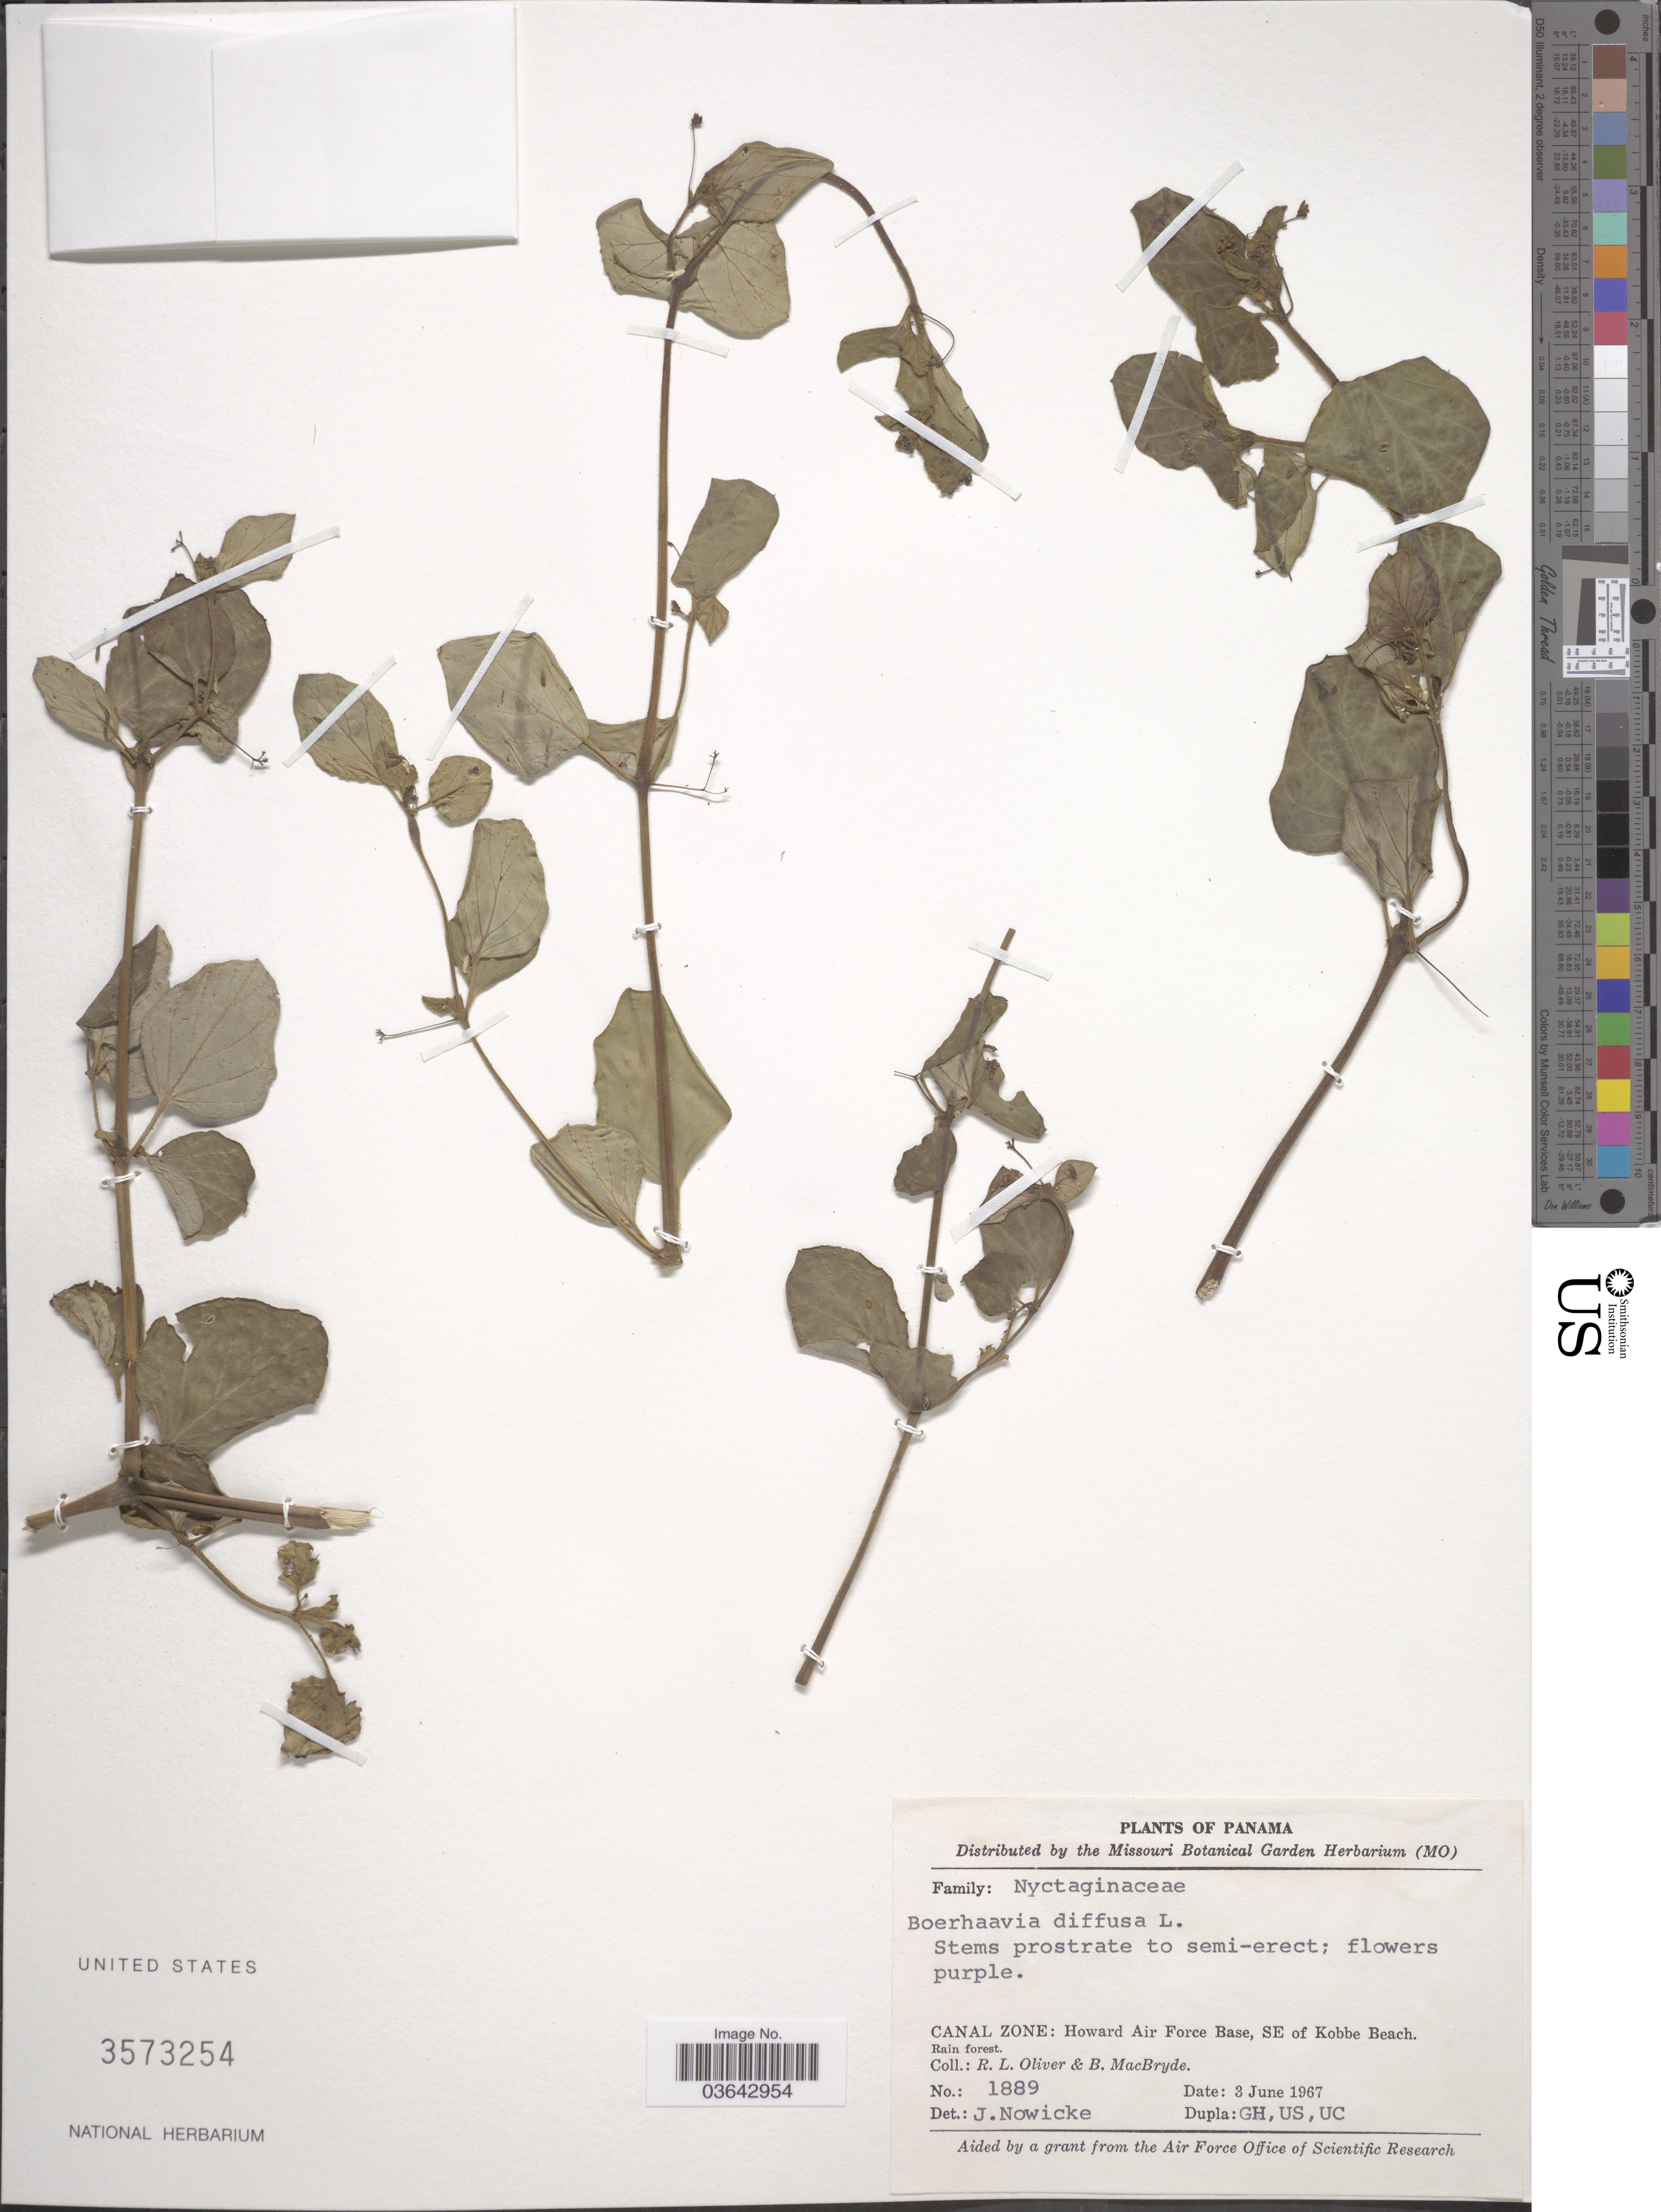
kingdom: Plantae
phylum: Tracheophyta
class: Magnoliopsida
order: Caryophyllales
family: Nyctaginaceae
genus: Boerhavia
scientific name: Boerhavia diffusa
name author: L.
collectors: R. Oliver & B. MacBryde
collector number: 1889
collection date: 1967-06-03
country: Panama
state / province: Colón / Panamá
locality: Canal Zone: Howard Air Force Base, SE of Kobbe Beach.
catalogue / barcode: US 3573254